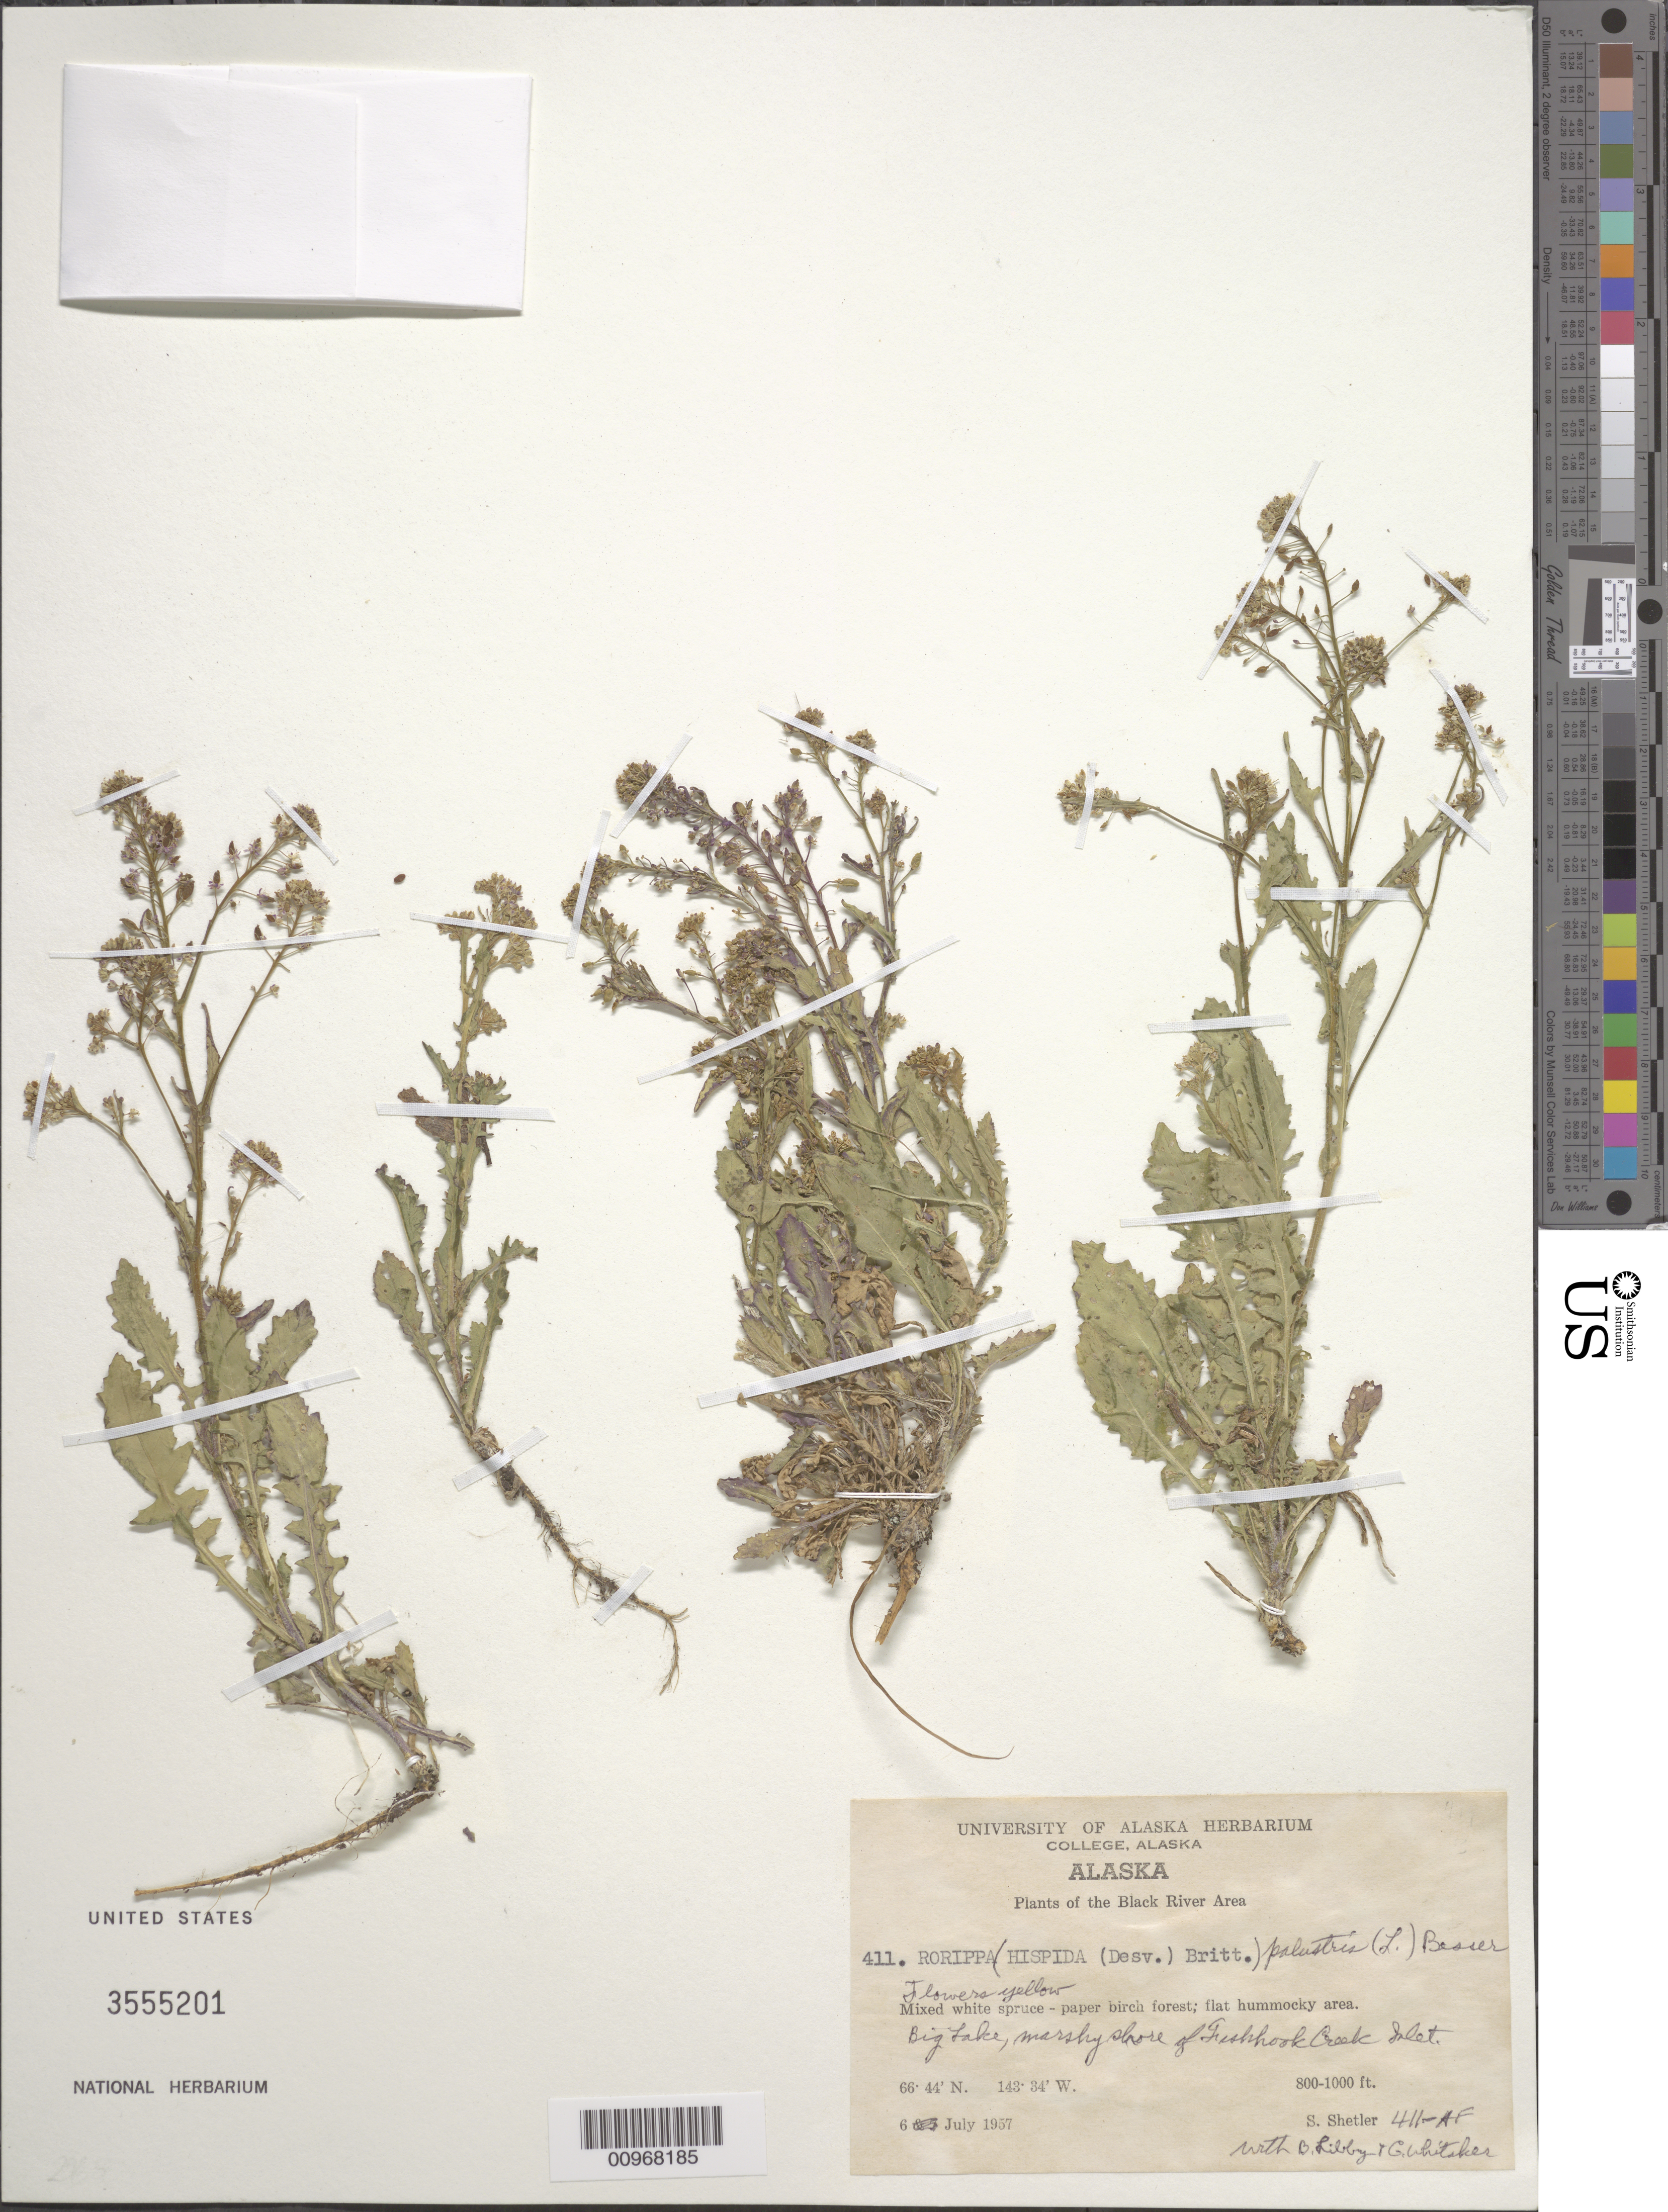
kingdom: Plantae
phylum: Tracheophyta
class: Magnoliopsida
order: Brassicales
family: Brassicaceae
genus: Rorippa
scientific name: Rorippa islandica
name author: (Oeder) Borbás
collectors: S. Shetler, B. Libby & G. Whitaker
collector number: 411-AF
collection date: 1957-07-06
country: United States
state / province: Alaska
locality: The Black River Area. Big Lake, marshy shore of Fishhook Creek Inlet.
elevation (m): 244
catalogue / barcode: US 3555201